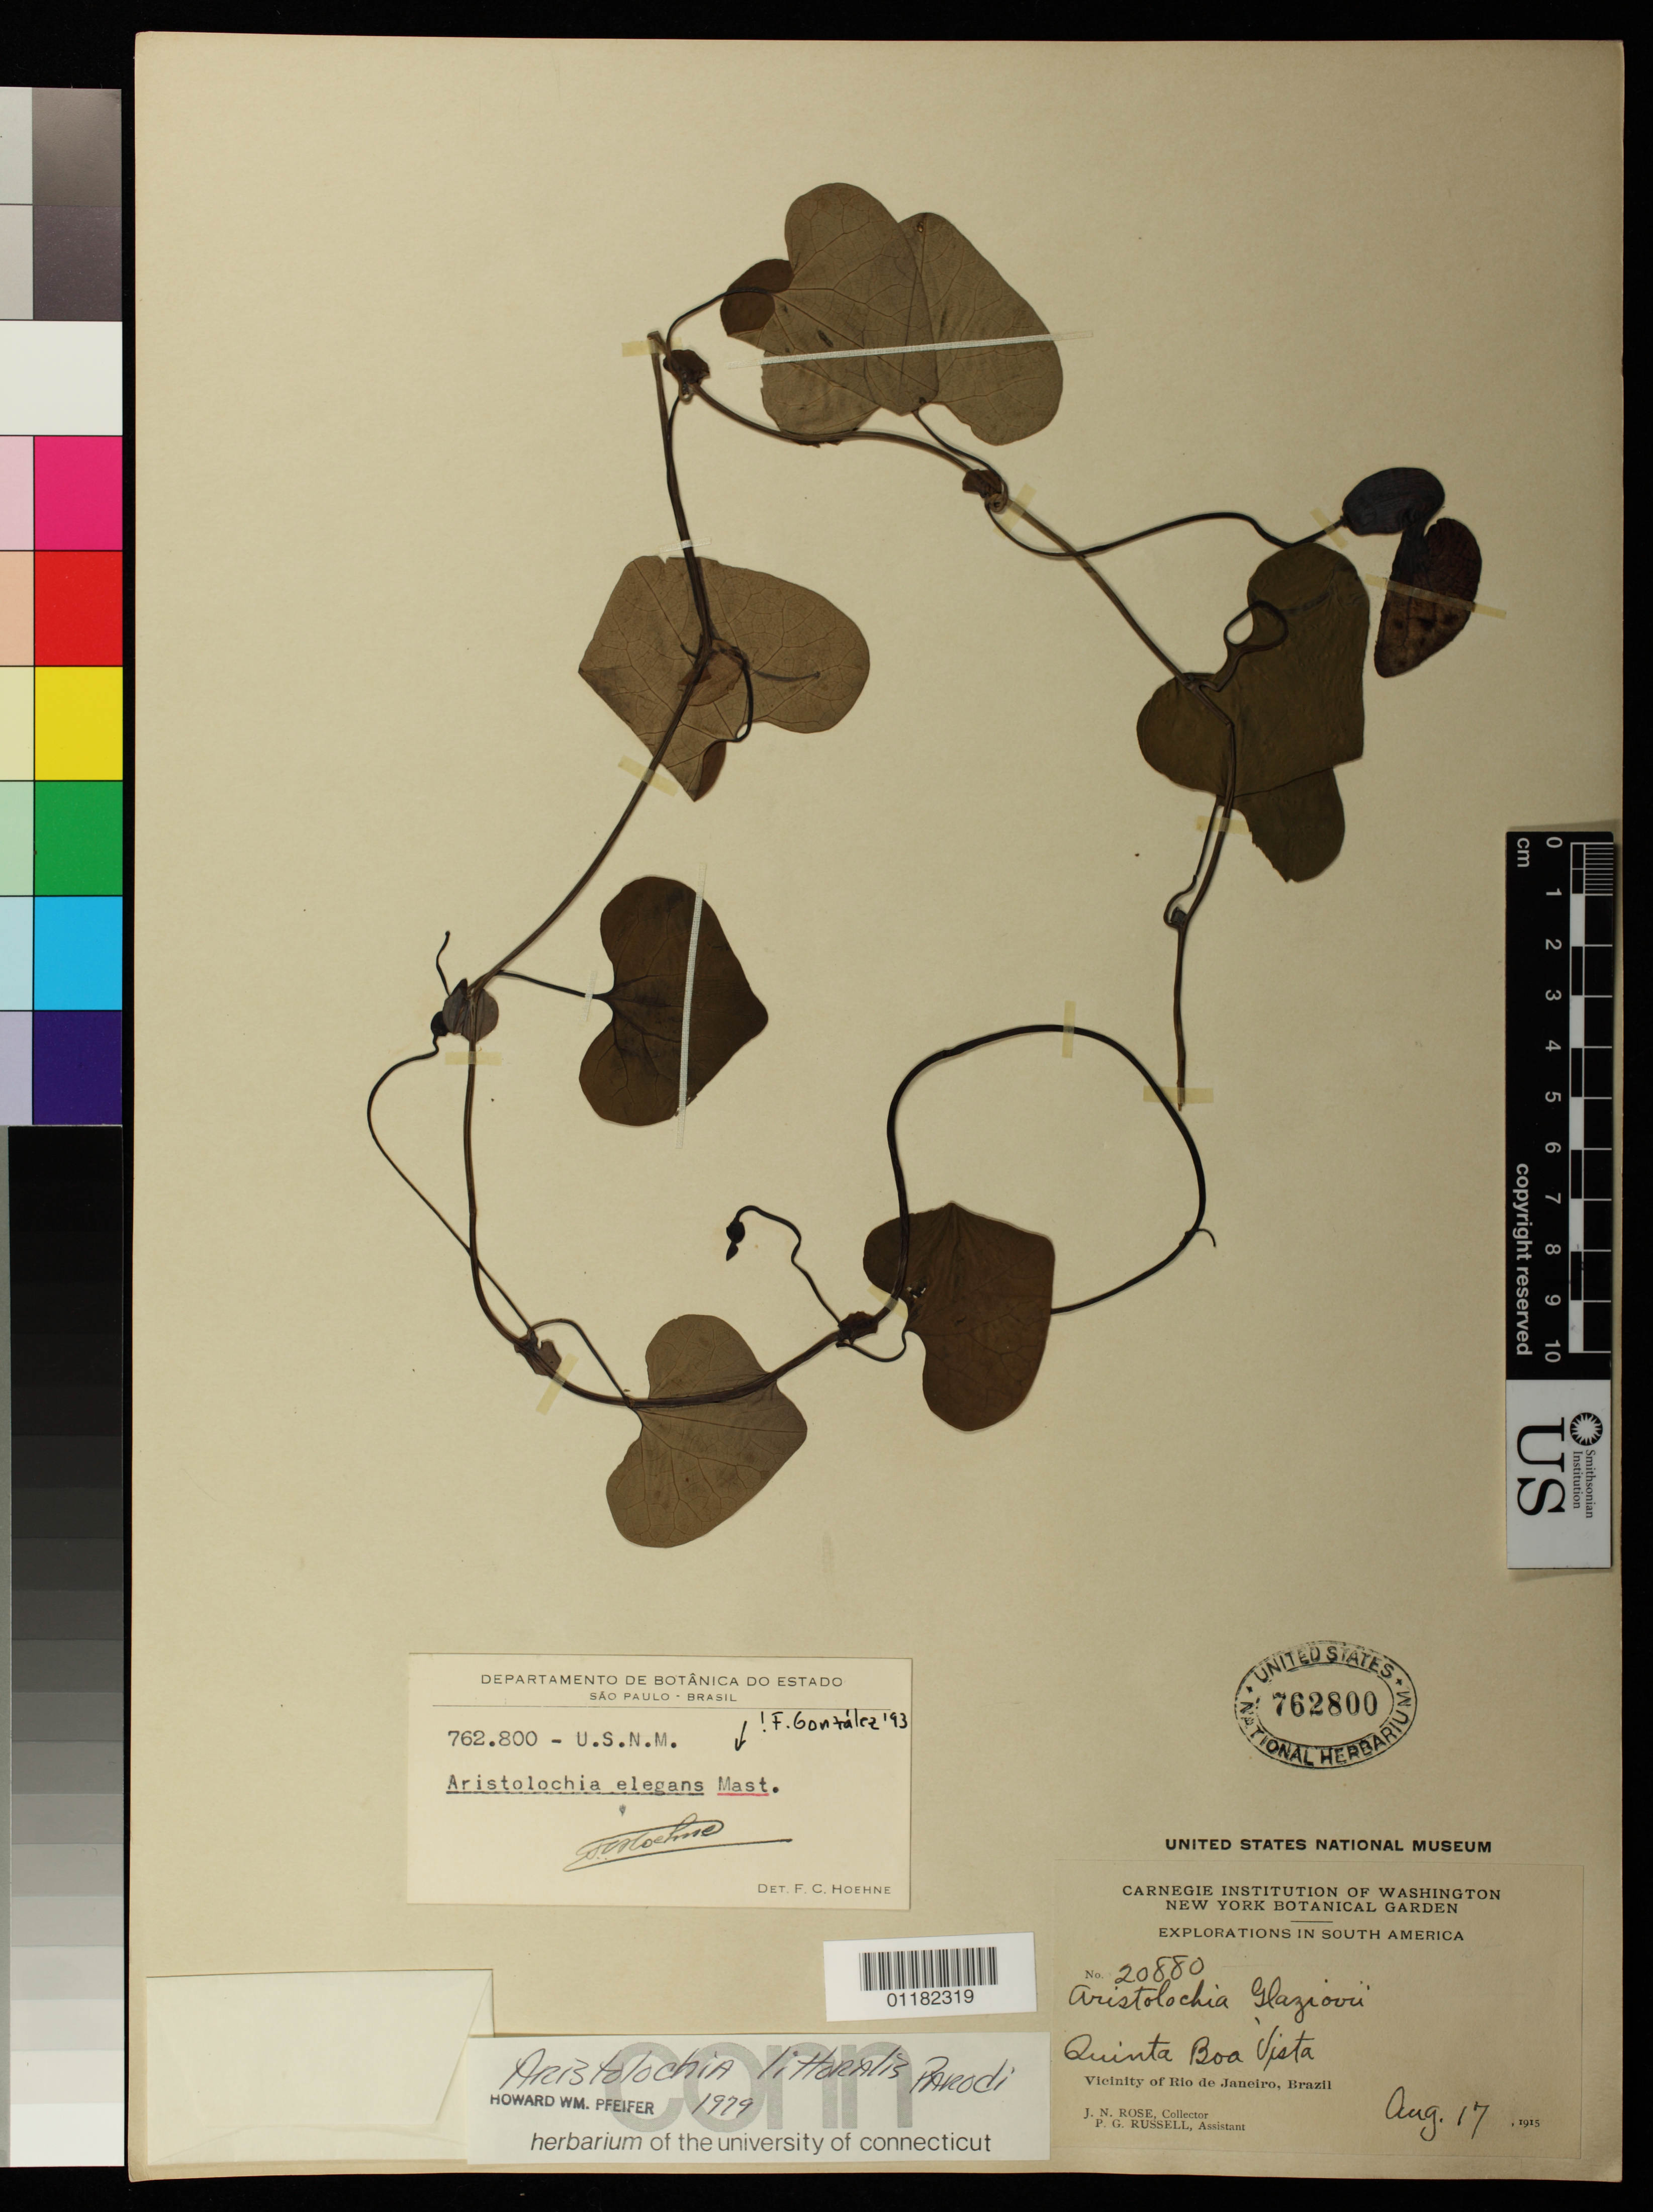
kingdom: Plantae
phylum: Tracheophyta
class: Magnoliopsida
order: Piperales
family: Aristolochiaceae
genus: Aristolochia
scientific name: Aristolochia elegans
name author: Mast.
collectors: J. N. Rose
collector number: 20880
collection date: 1915-08-17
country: Brazil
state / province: Rio de Janeiro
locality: Quinta Boa Vista Vicinity of Rio de Janeiro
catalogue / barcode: US 762800